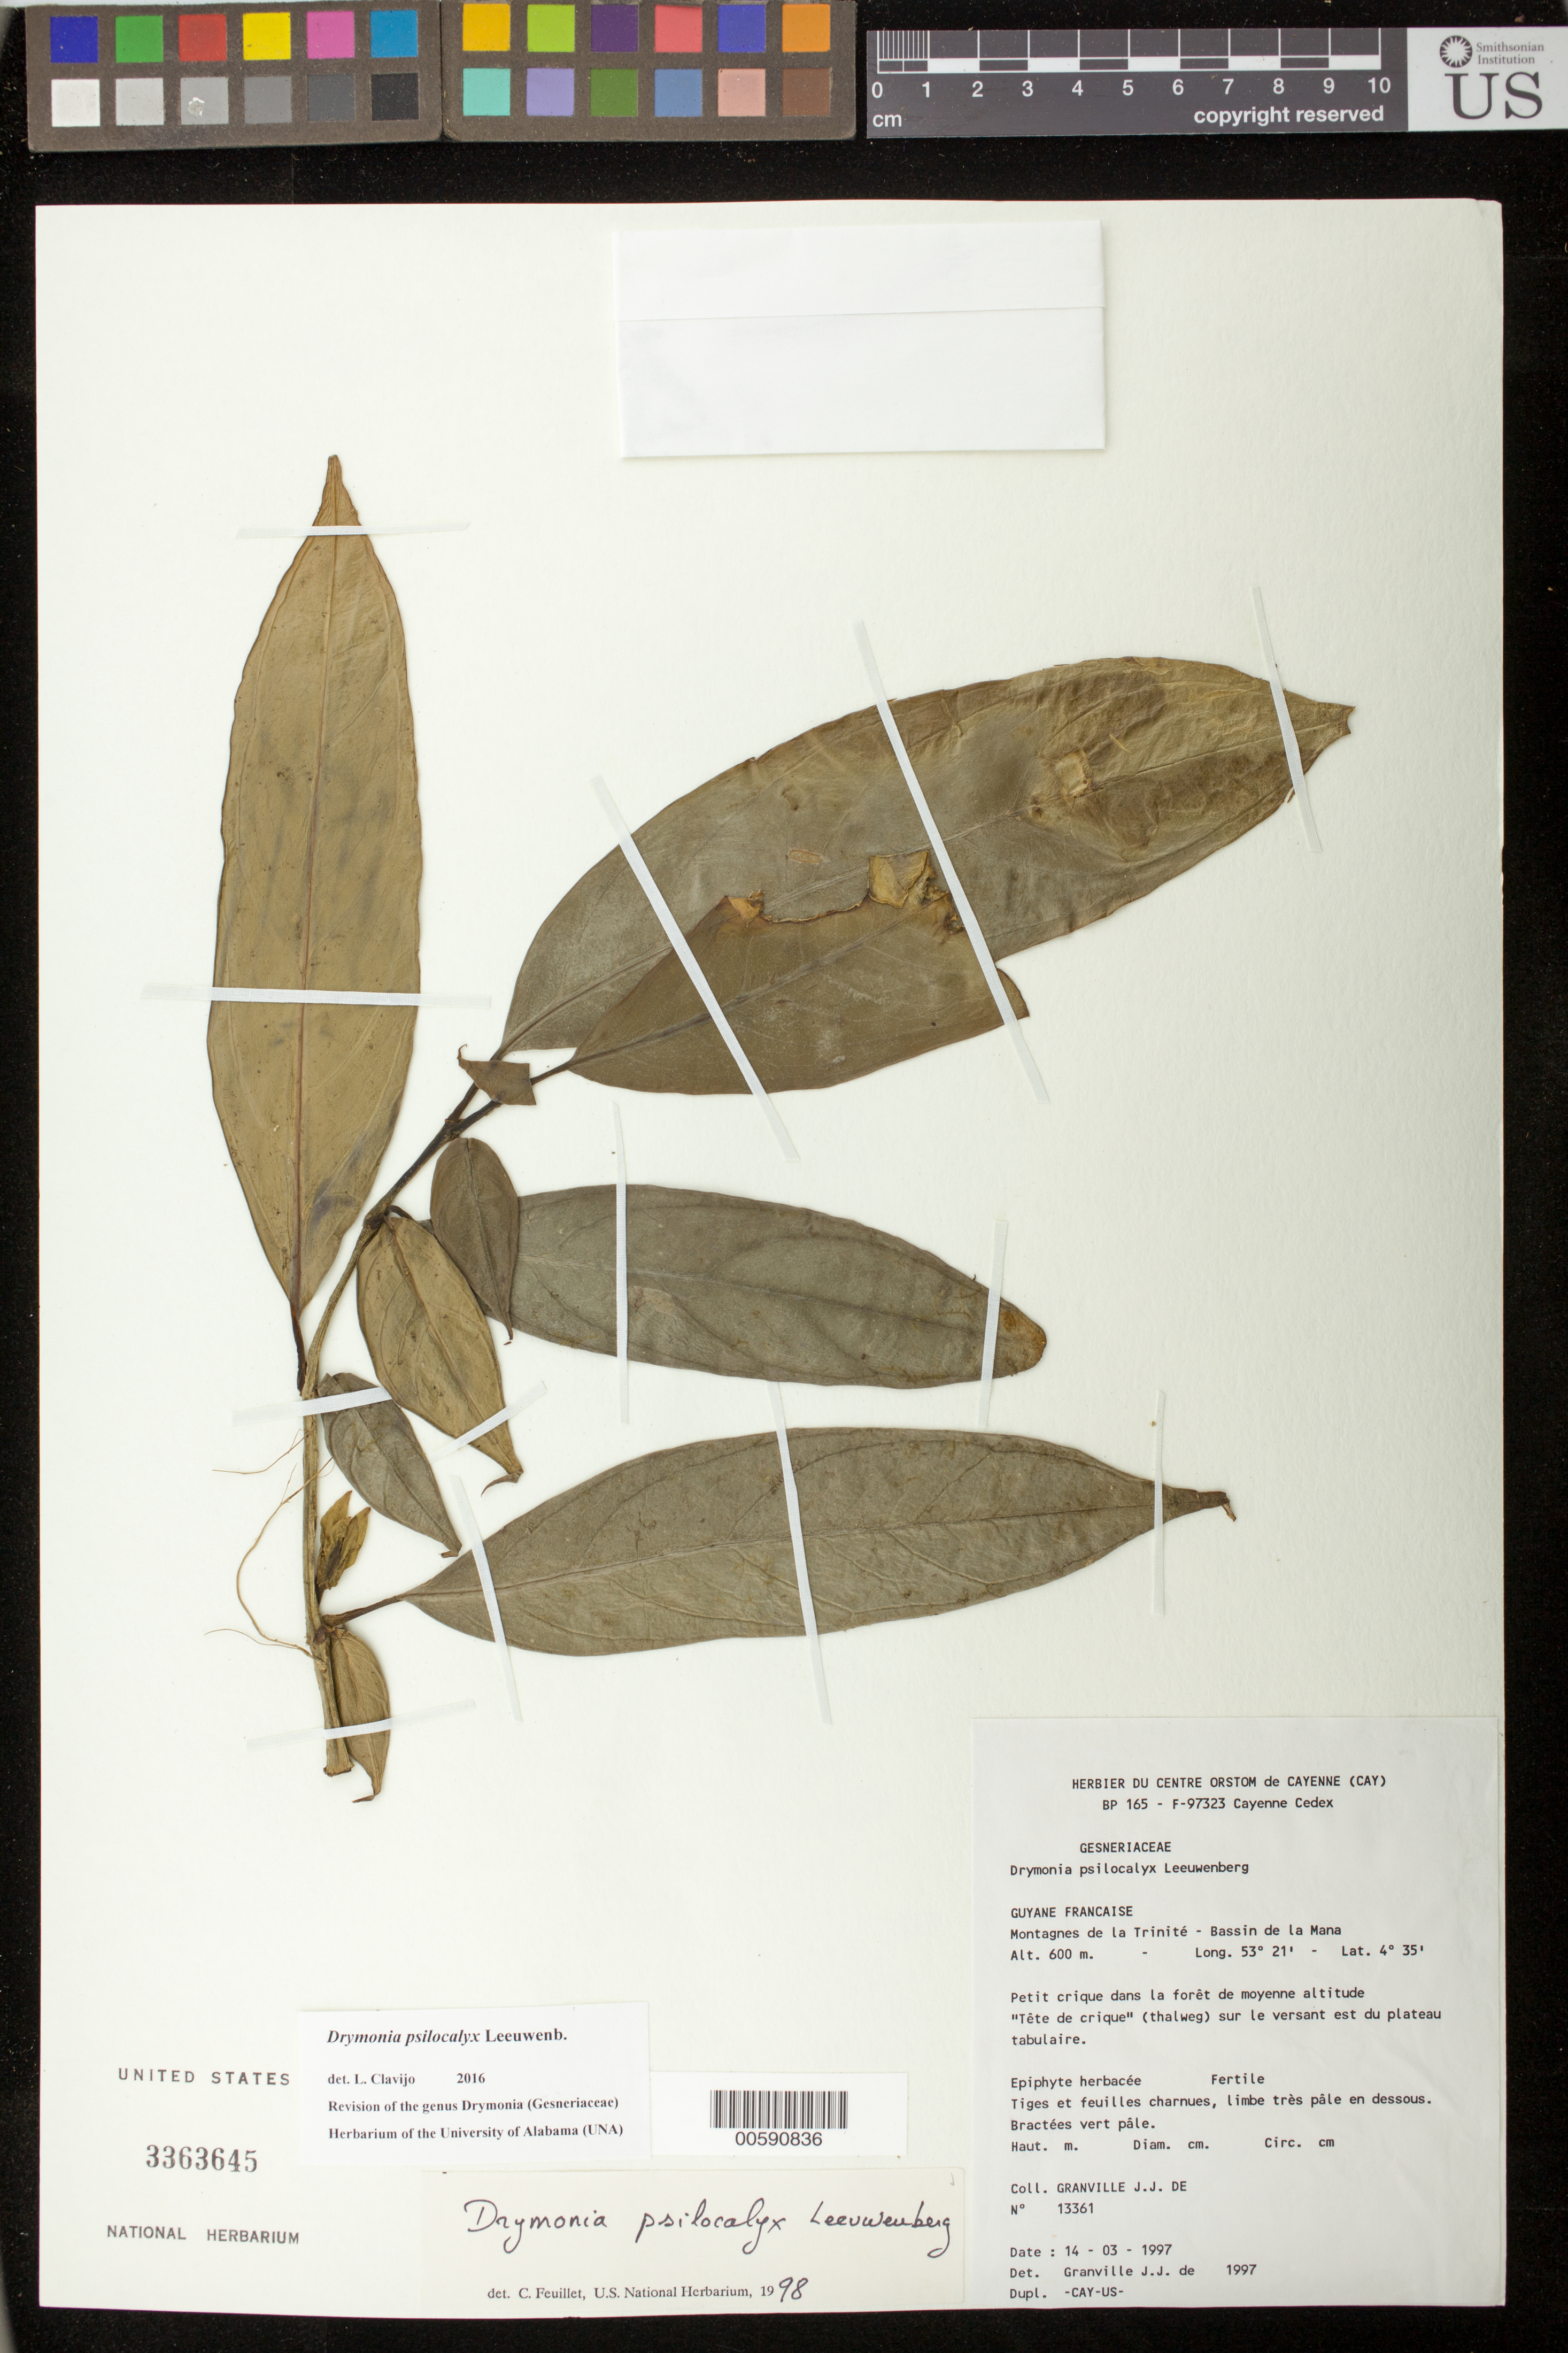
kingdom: Plantae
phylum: Tracheophyta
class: Magnoliopsida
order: Lamiales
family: Gesneriaceae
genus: Drymonia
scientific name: Drymonia psilocalyx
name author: Leeuwenb.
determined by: Skog, Laurence E.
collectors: J.-J. de Granville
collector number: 13361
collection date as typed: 14 Mar 1997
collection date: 1997-03-14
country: French Guiana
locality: Montagnes de la Trinité, bassin de la Mana; "tête de crique" (thalweg) sur le versant est du plateau tabulaire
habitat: Petit crique dans la forêt de moyenne altitude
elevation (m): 600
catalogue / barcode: US 3363645